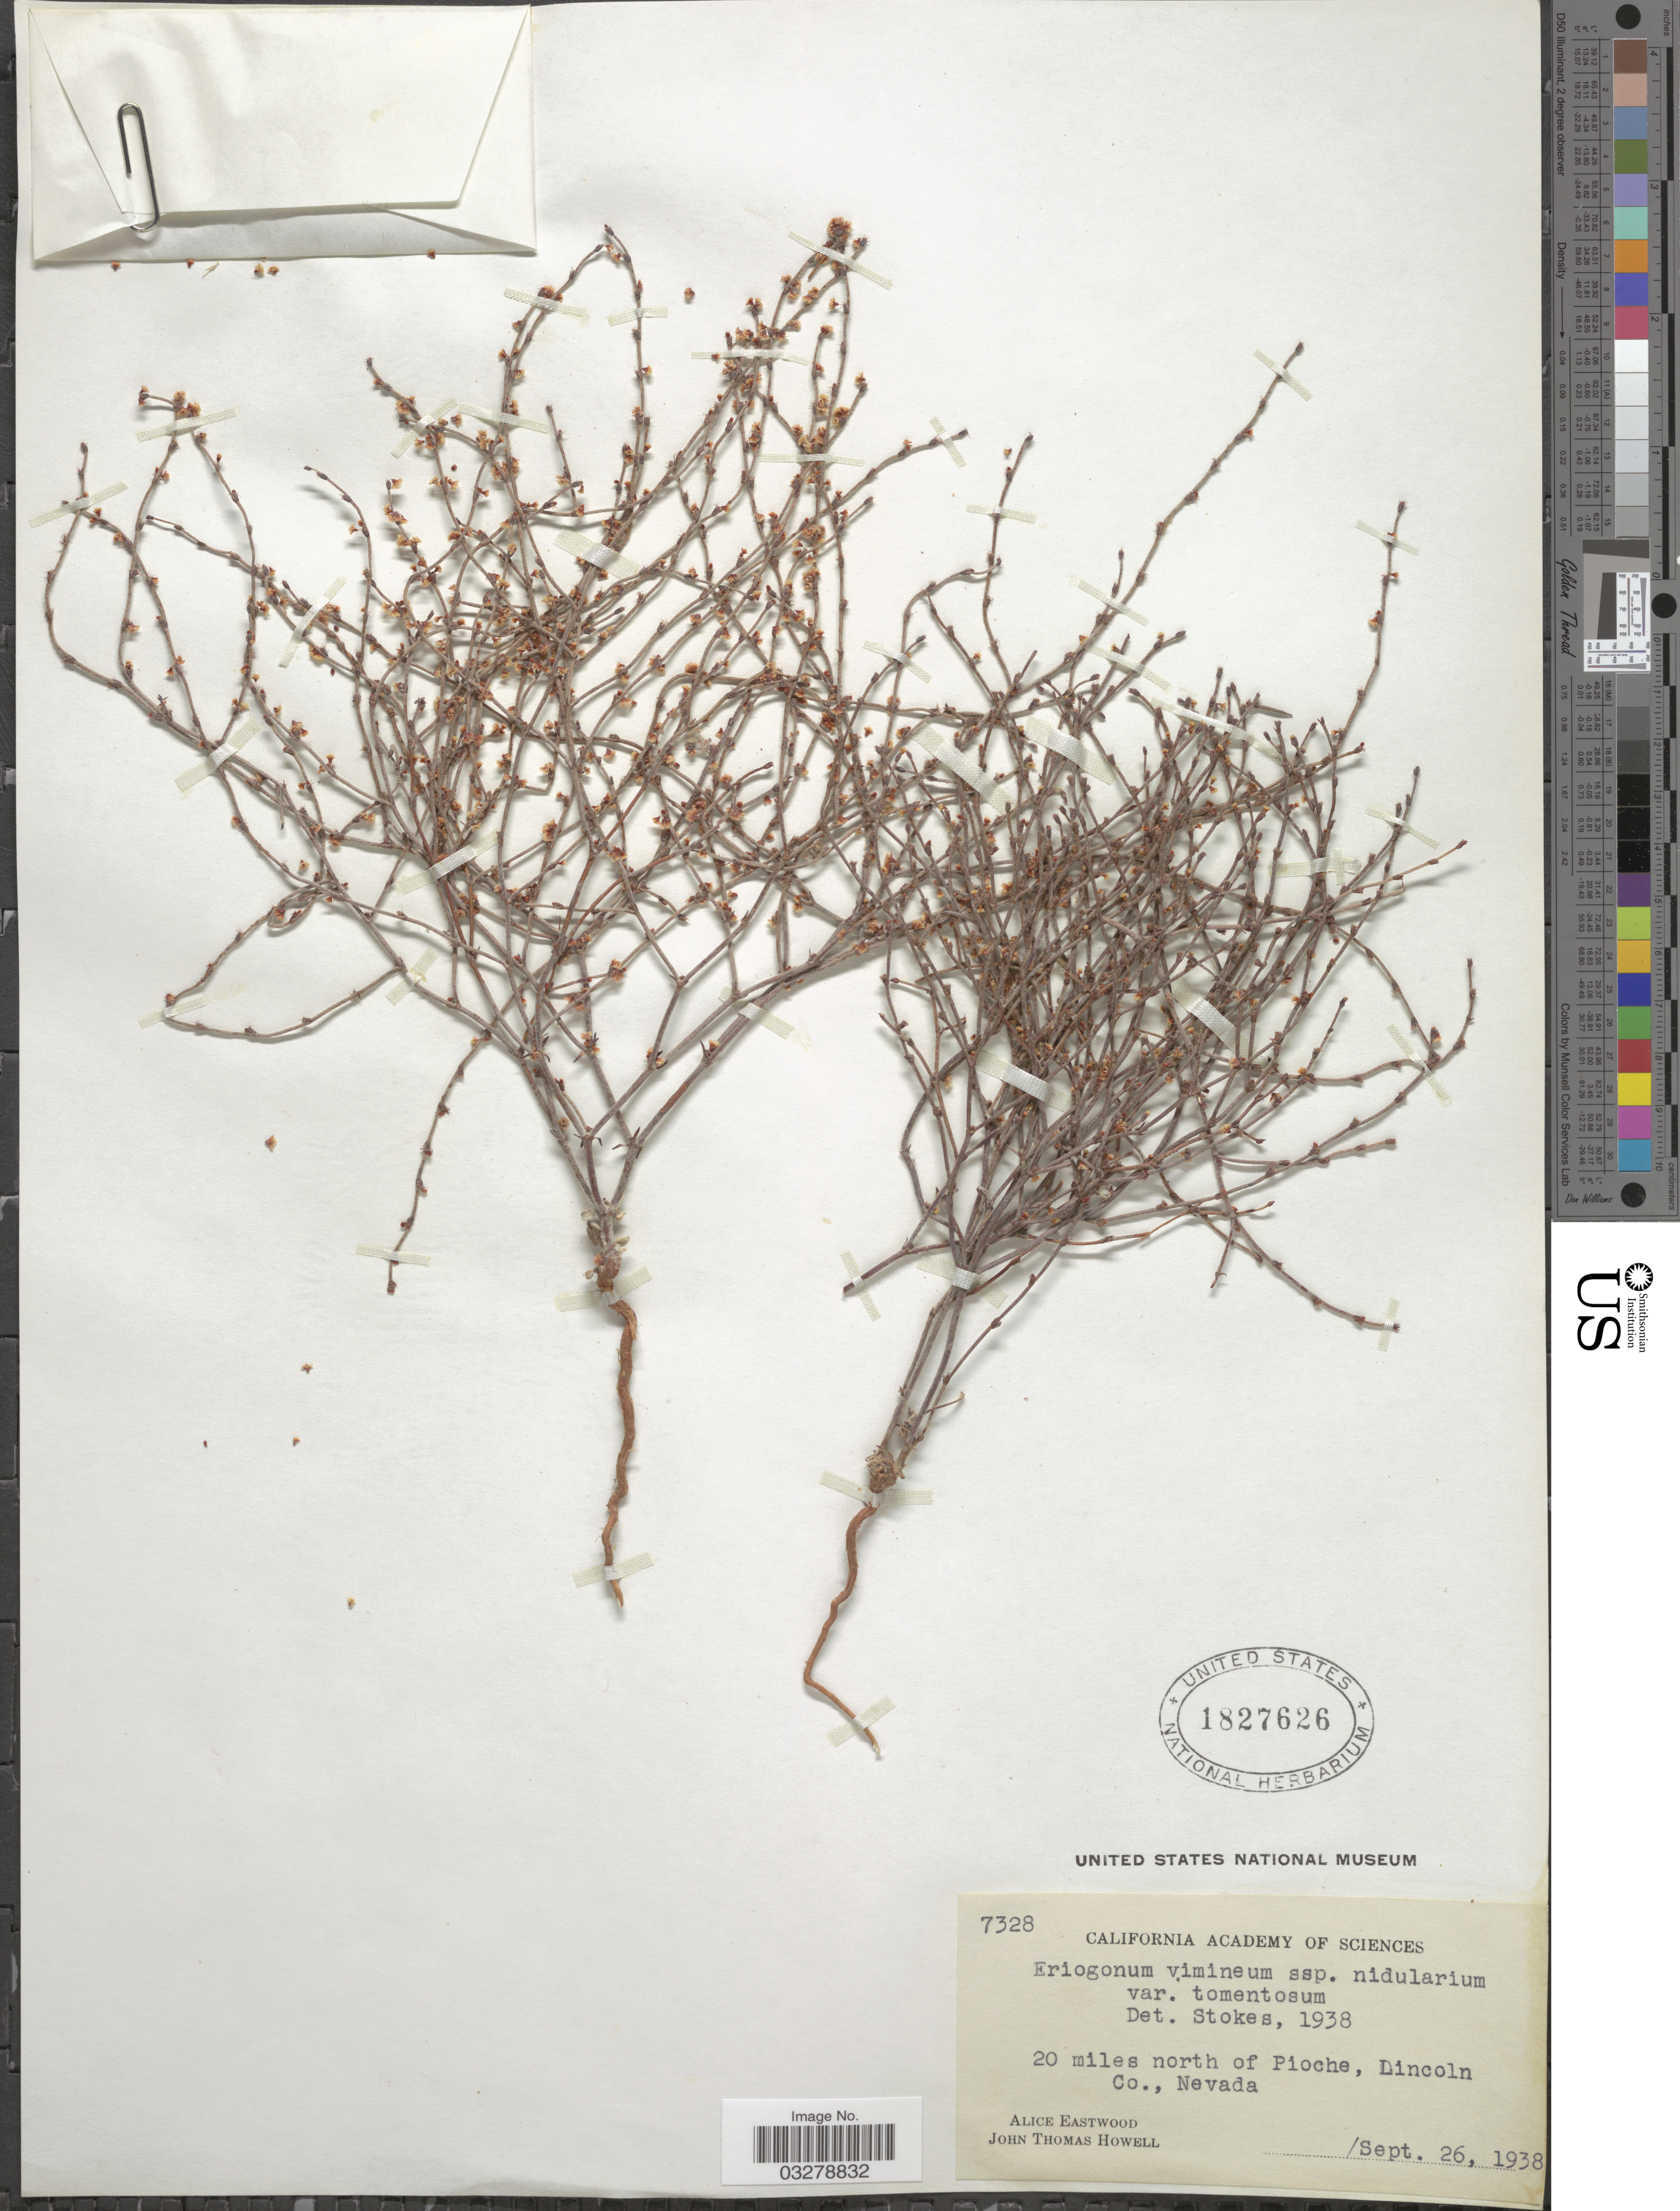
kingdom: Plantae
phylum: Tracheophyta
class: Magnoliopsida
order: Caryophyllales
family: Polygonaceae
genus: Eriogonum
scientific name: Eriogonum nidularium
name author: Coville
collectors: A. Eastwood & J. T. Howell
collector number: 7328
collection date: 1938-09-26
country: United States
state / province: Nevada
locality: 20 miles north of Pioche, Lincoln Co.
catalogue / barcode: US 1827626